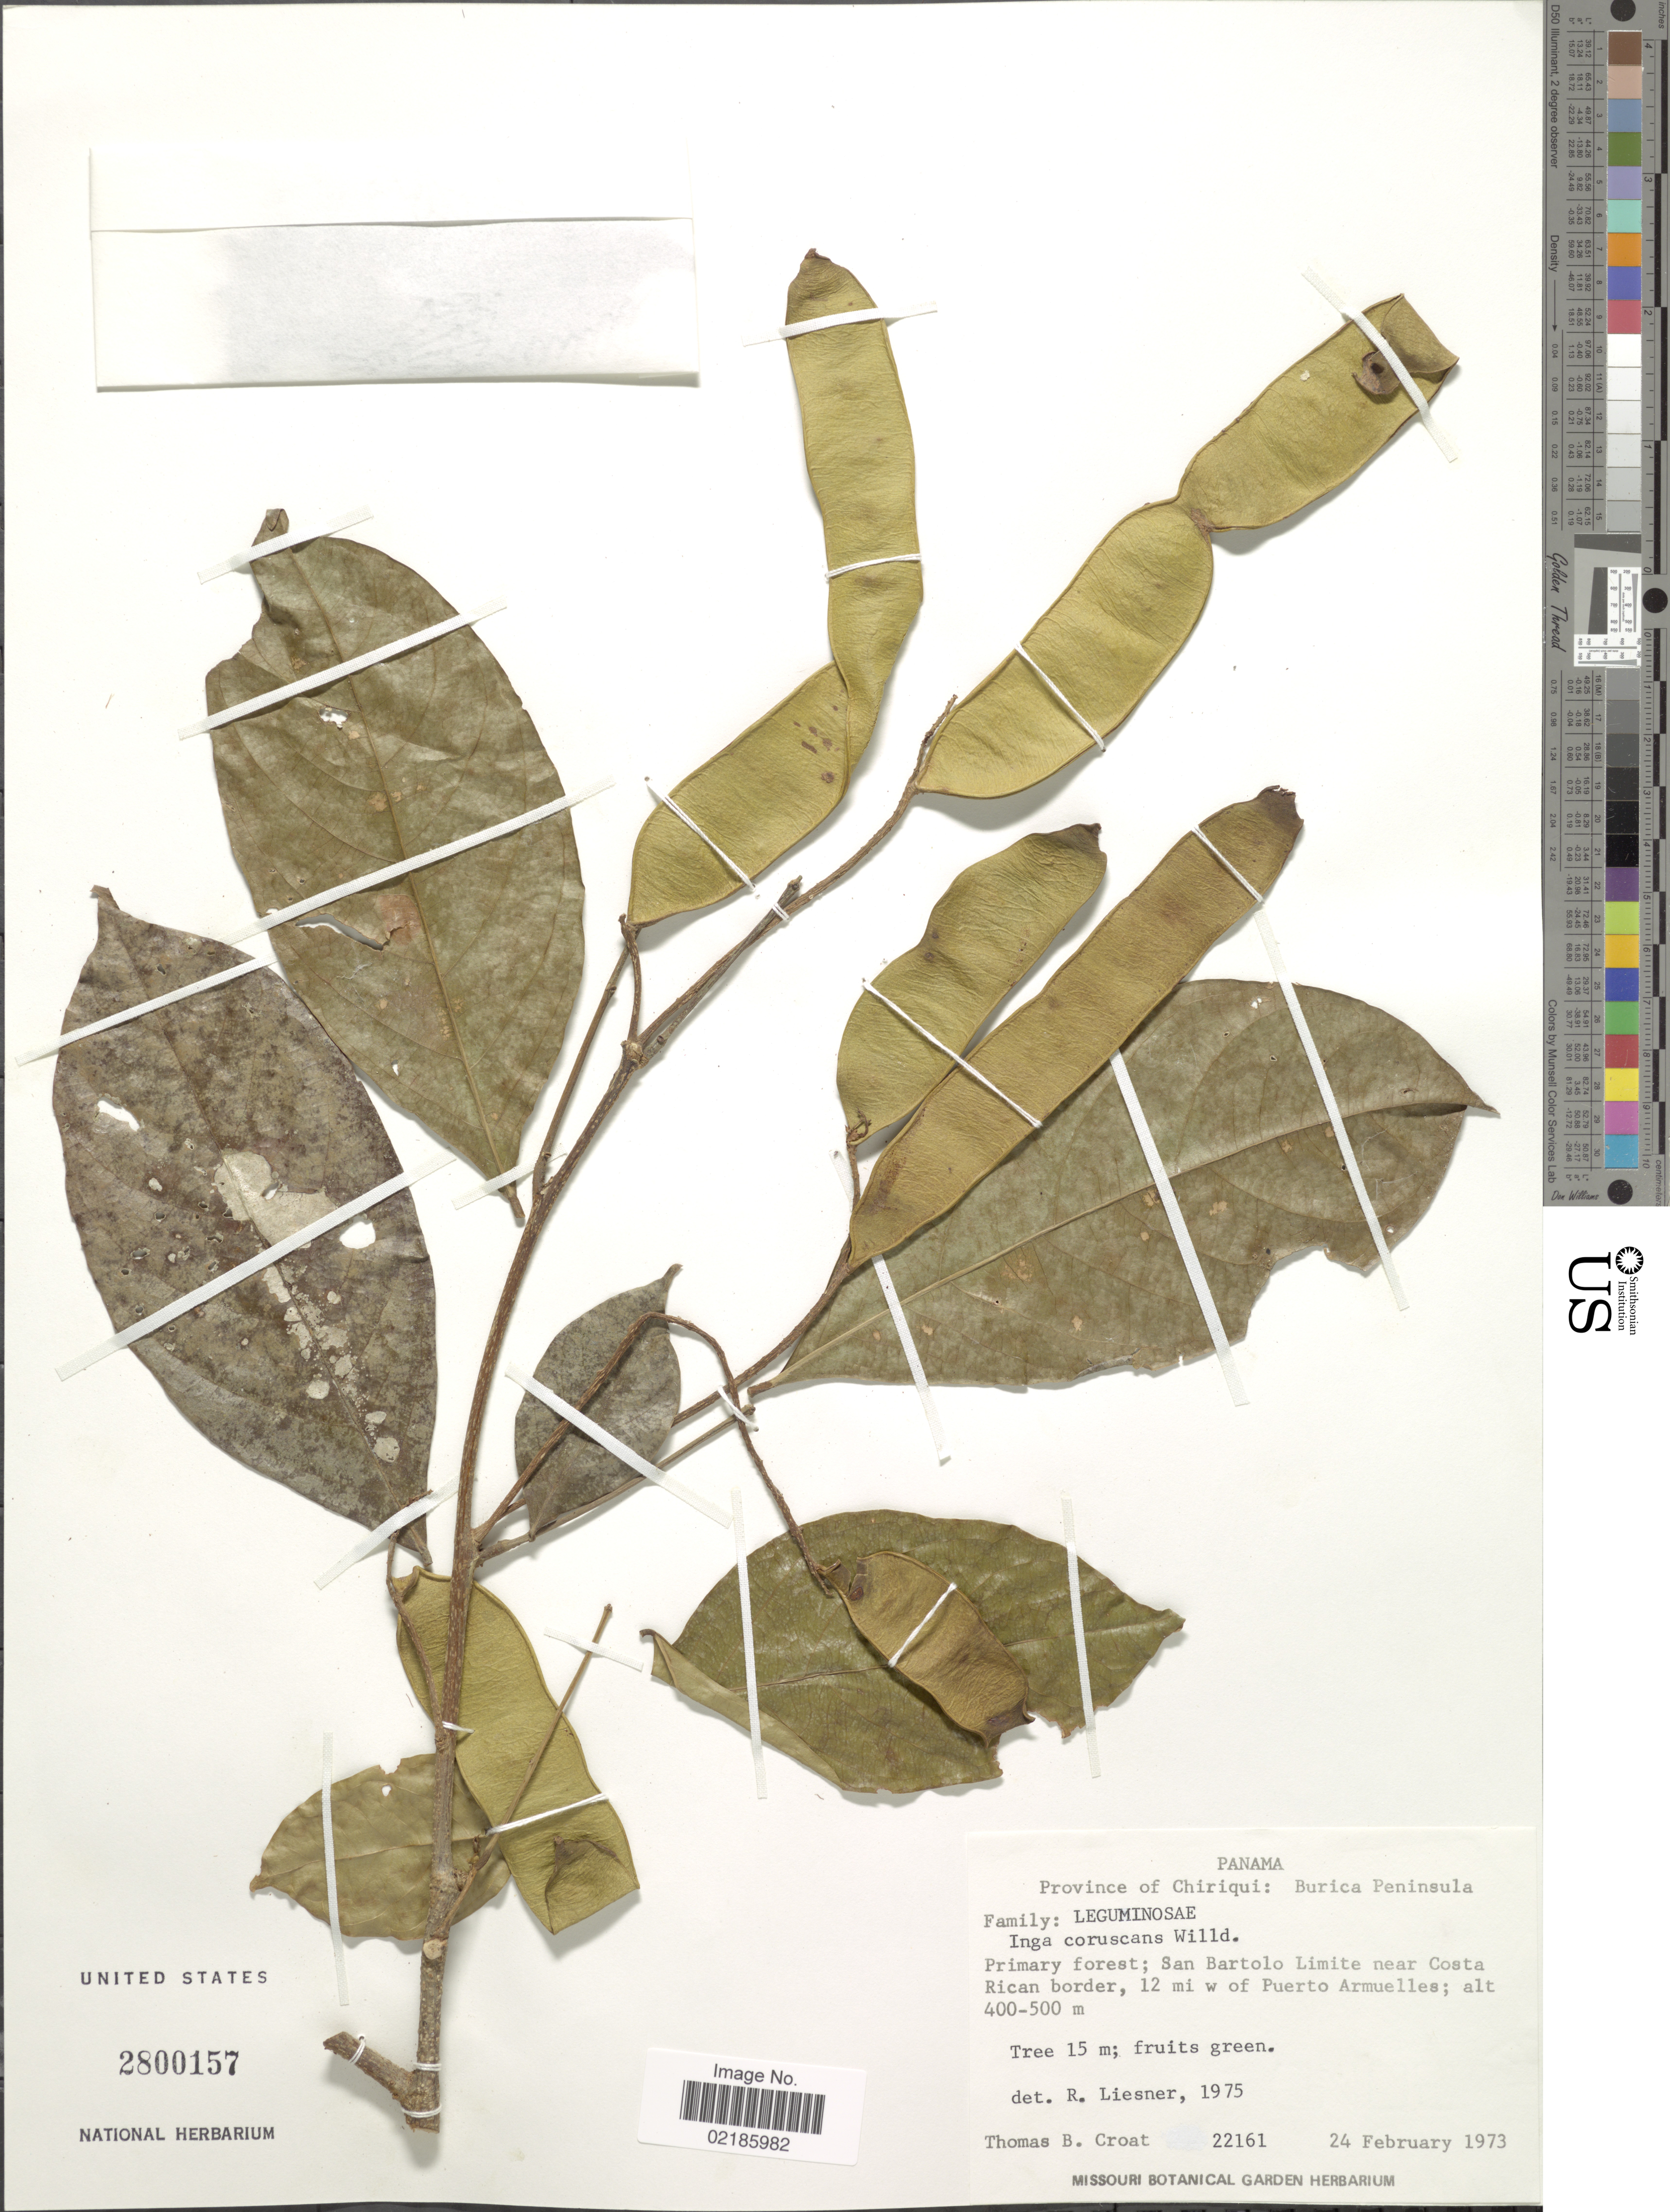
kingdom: Plantae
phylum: Tracheophyta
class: Magnoliopsida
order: Fabales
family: Fabaceae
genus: Inga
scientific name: Inga coruscans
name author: Humb. & Bonpl. ex Willd.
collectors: T. B. Croat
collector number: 22161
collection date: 1973-02-24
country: Panama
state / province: Chiriqui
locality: Burica Peninsula. Primary forest; San Bartolo Limite near Costa Rican border, 12 mi w of Puerto Armuelles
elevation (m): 400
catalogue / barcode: US 2800157